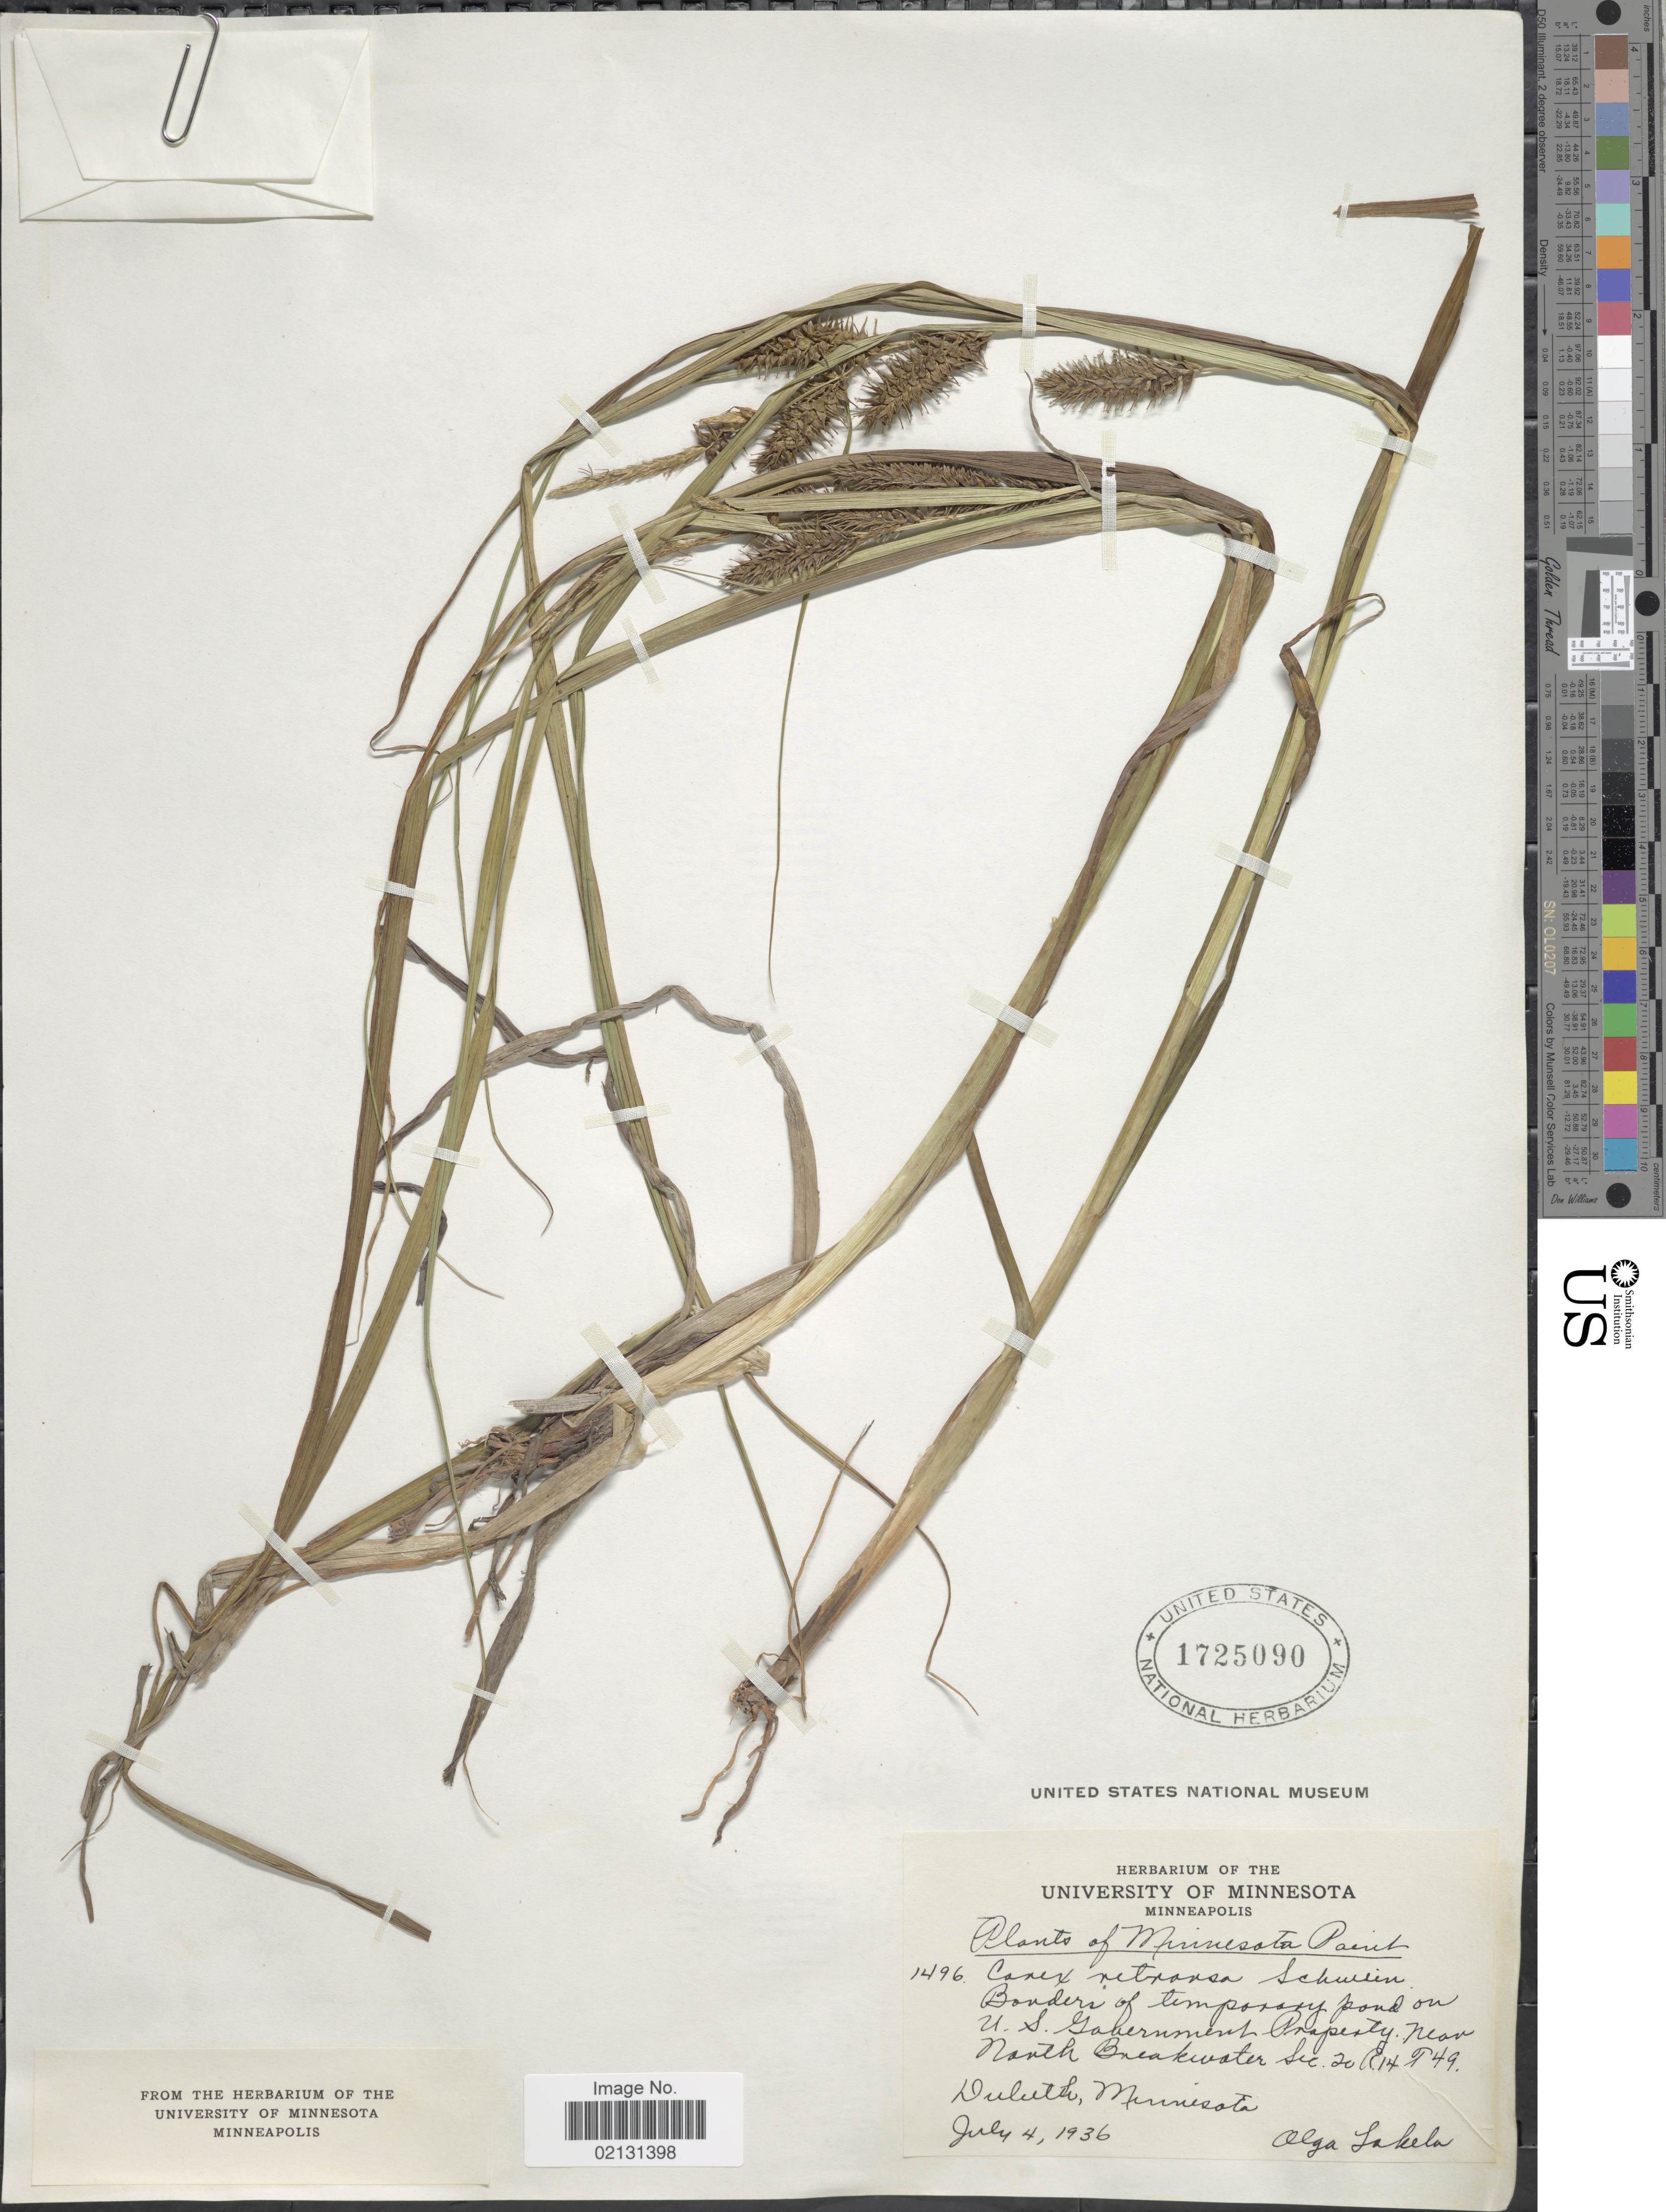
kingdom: Plantae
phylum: Tracheophyta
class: Liliopsida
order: Poales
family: Cyperaceae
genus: Carex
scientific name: Carex retrorsa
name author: Schwein.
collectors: O. K. Lakela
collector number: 1496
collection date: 1936-07-04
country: United States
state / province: Minnesota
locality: Borders of temporary pond on U.S. Government Property, near North Breakwater Sec. 20. R. 14. T 49, Duluth.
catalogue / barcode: US 1725090